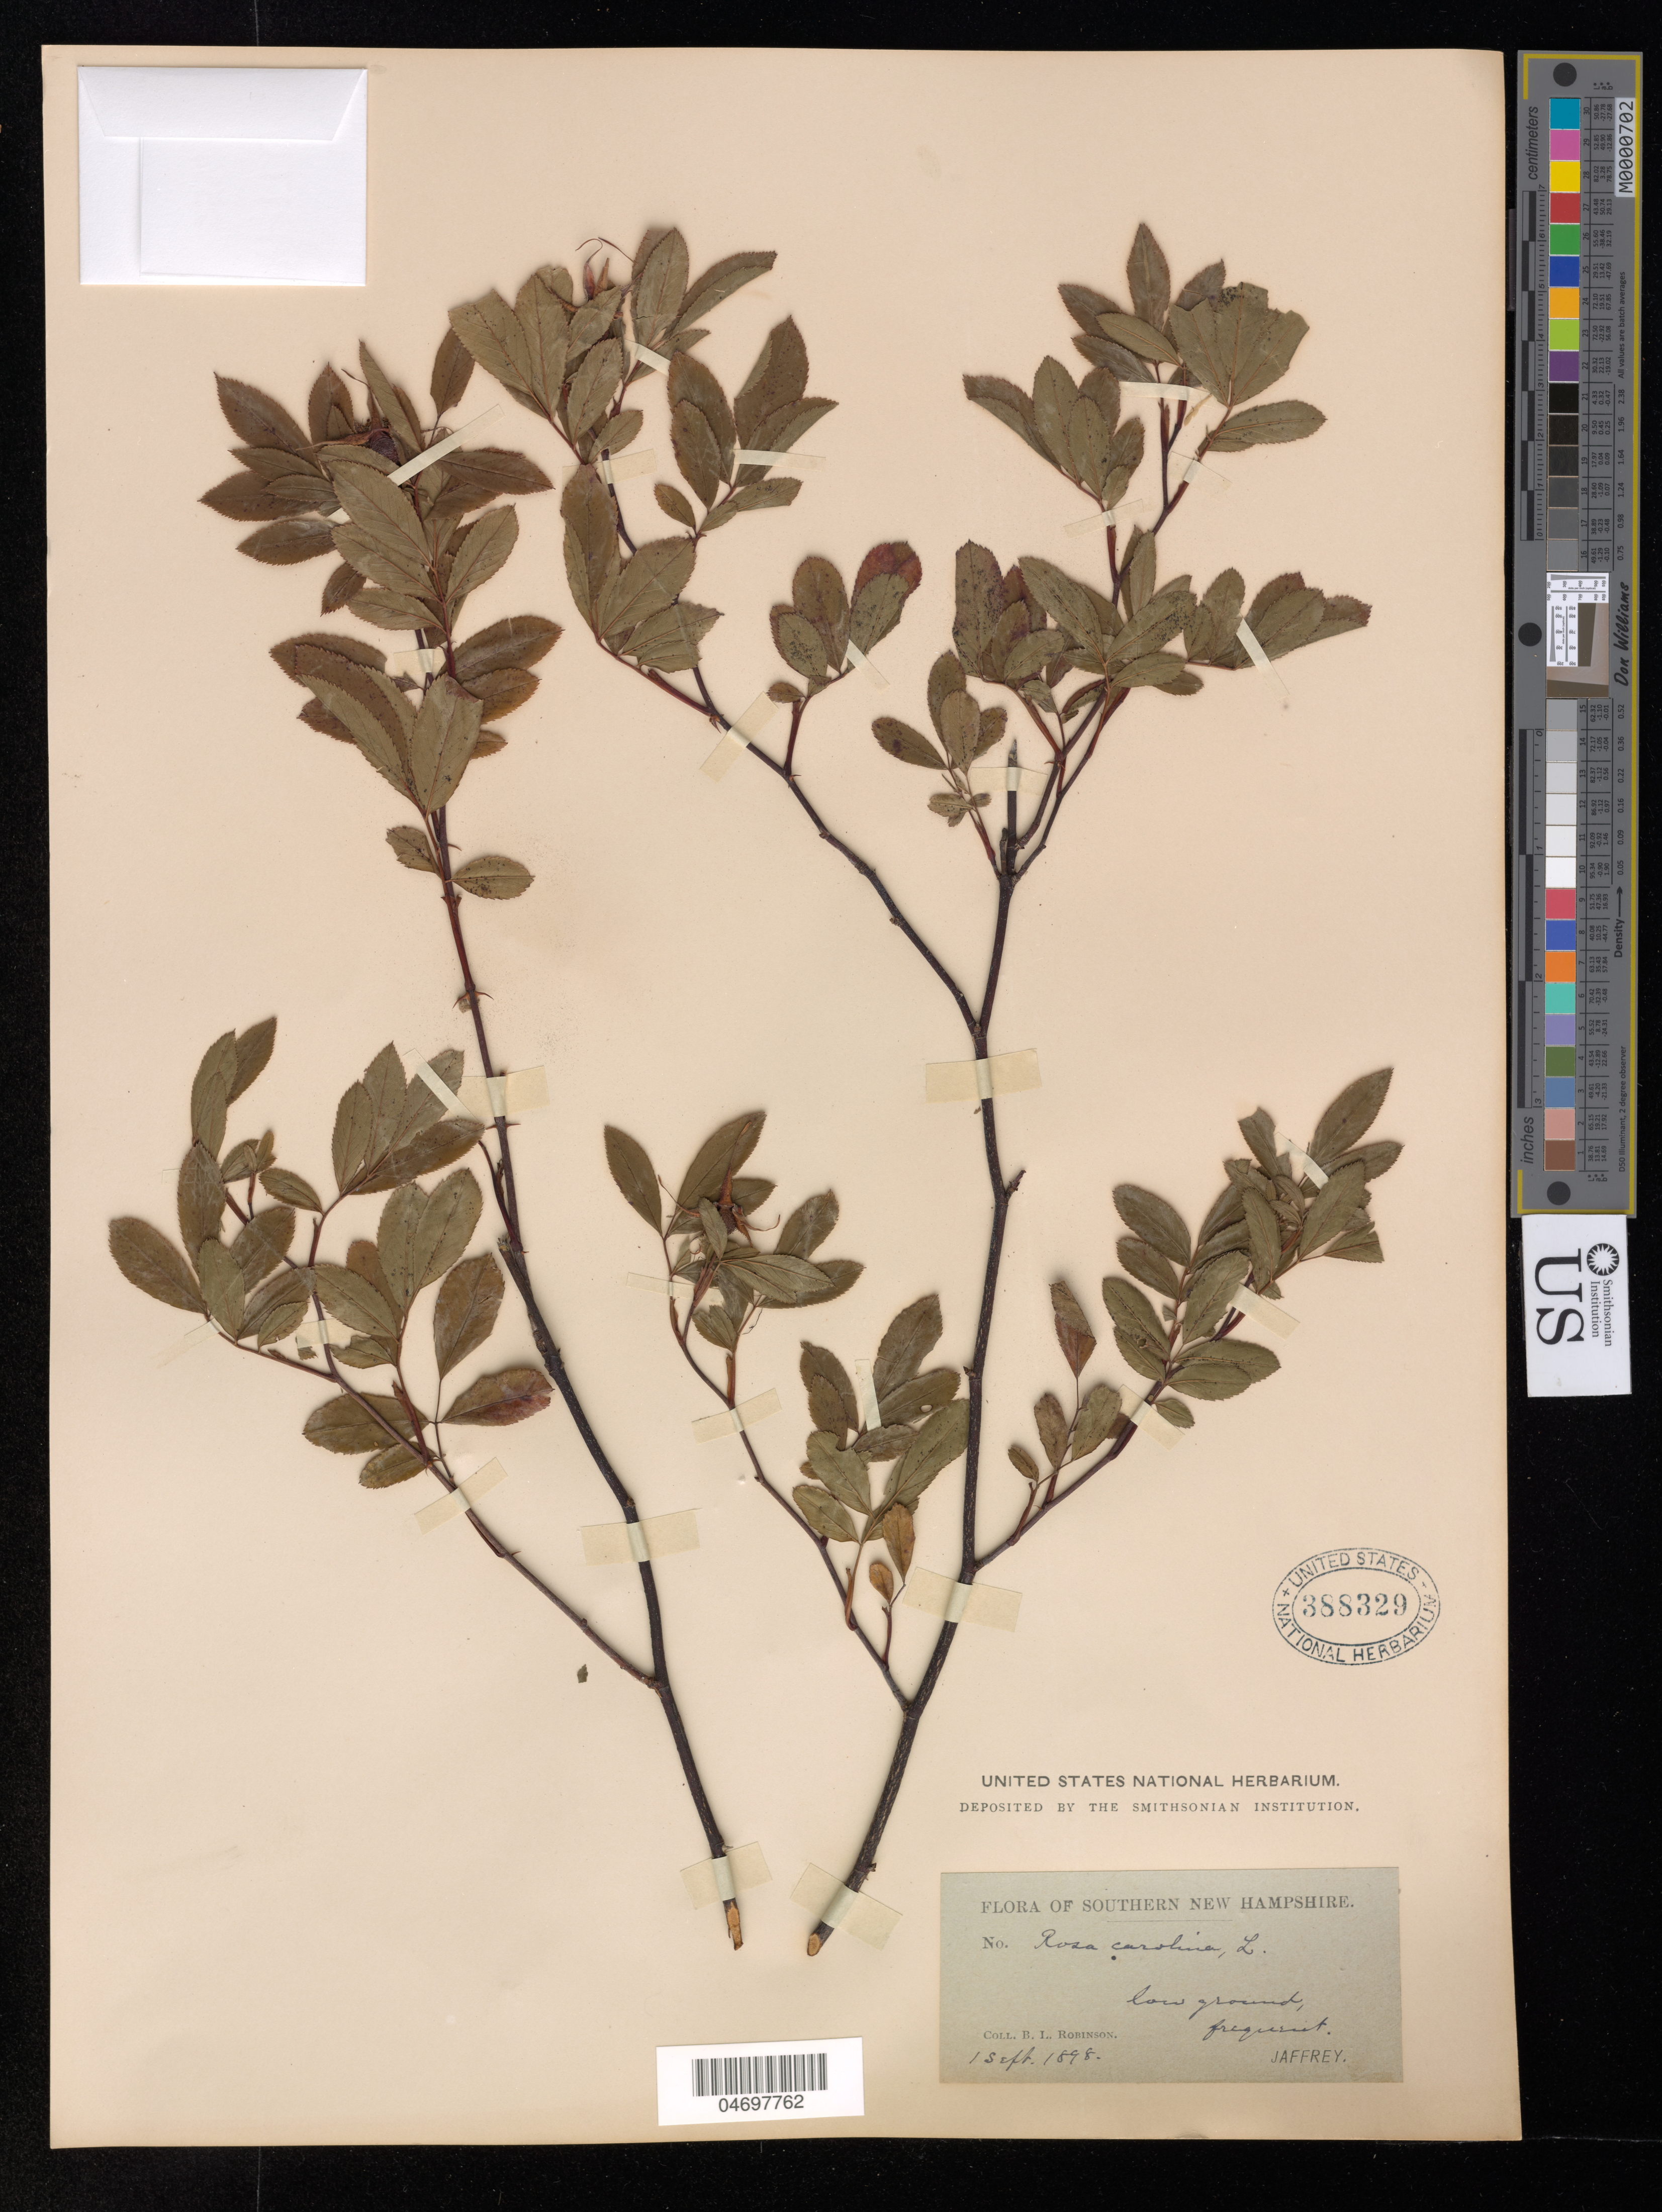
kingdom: Plantae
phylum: Tracheophyta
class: Magnoliopsida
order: Rosales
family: Rosaceae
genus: Rosa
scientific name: Rosa carolina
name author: L.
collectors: B. L. Robinson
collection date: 1898-09-01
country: United States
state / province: New Hampshire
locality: Jaffrey.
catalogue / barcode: US 388329